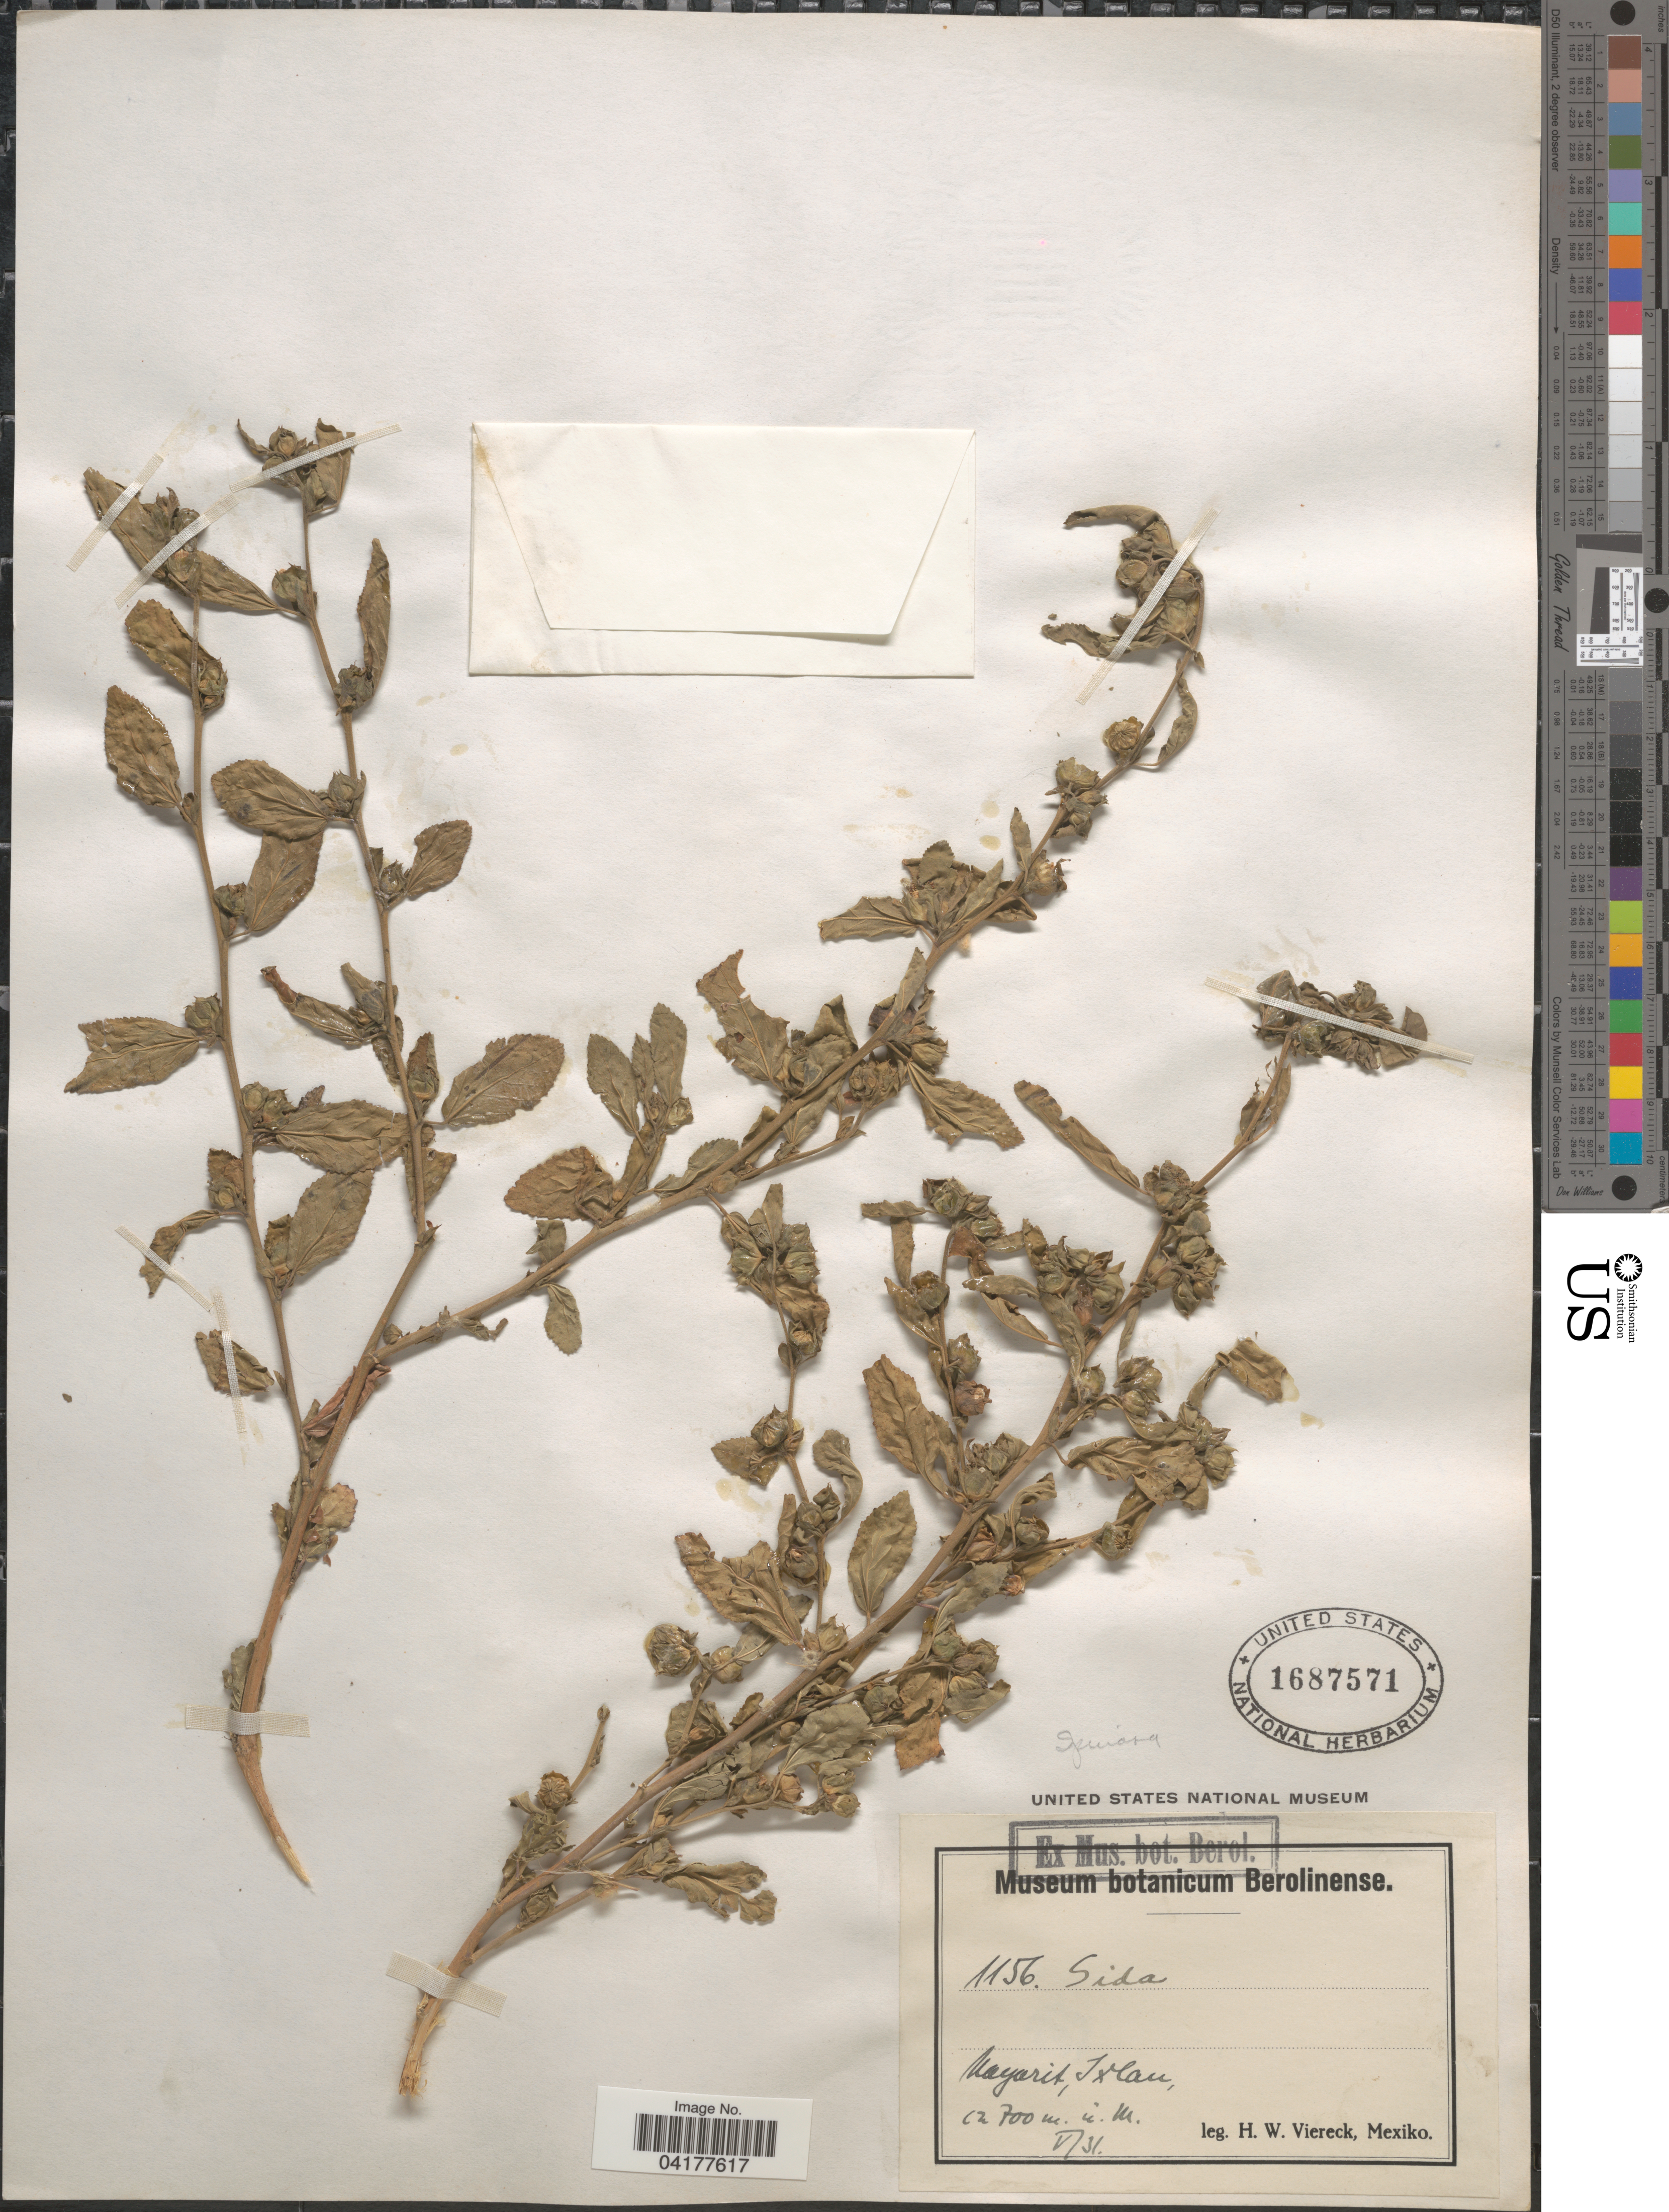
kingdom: Plantae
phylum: Tracheophyta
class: Magnoliopsida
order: Malvales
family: Malvaceae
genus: Sida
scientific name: Sida spinosa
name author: L.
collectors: H. W. Viereck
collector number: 1156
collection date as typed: Transcribed d/m/y: /5/31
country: Mexico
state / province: Nayarit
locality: Ixlan.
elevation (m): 700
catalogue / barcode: US 1687571